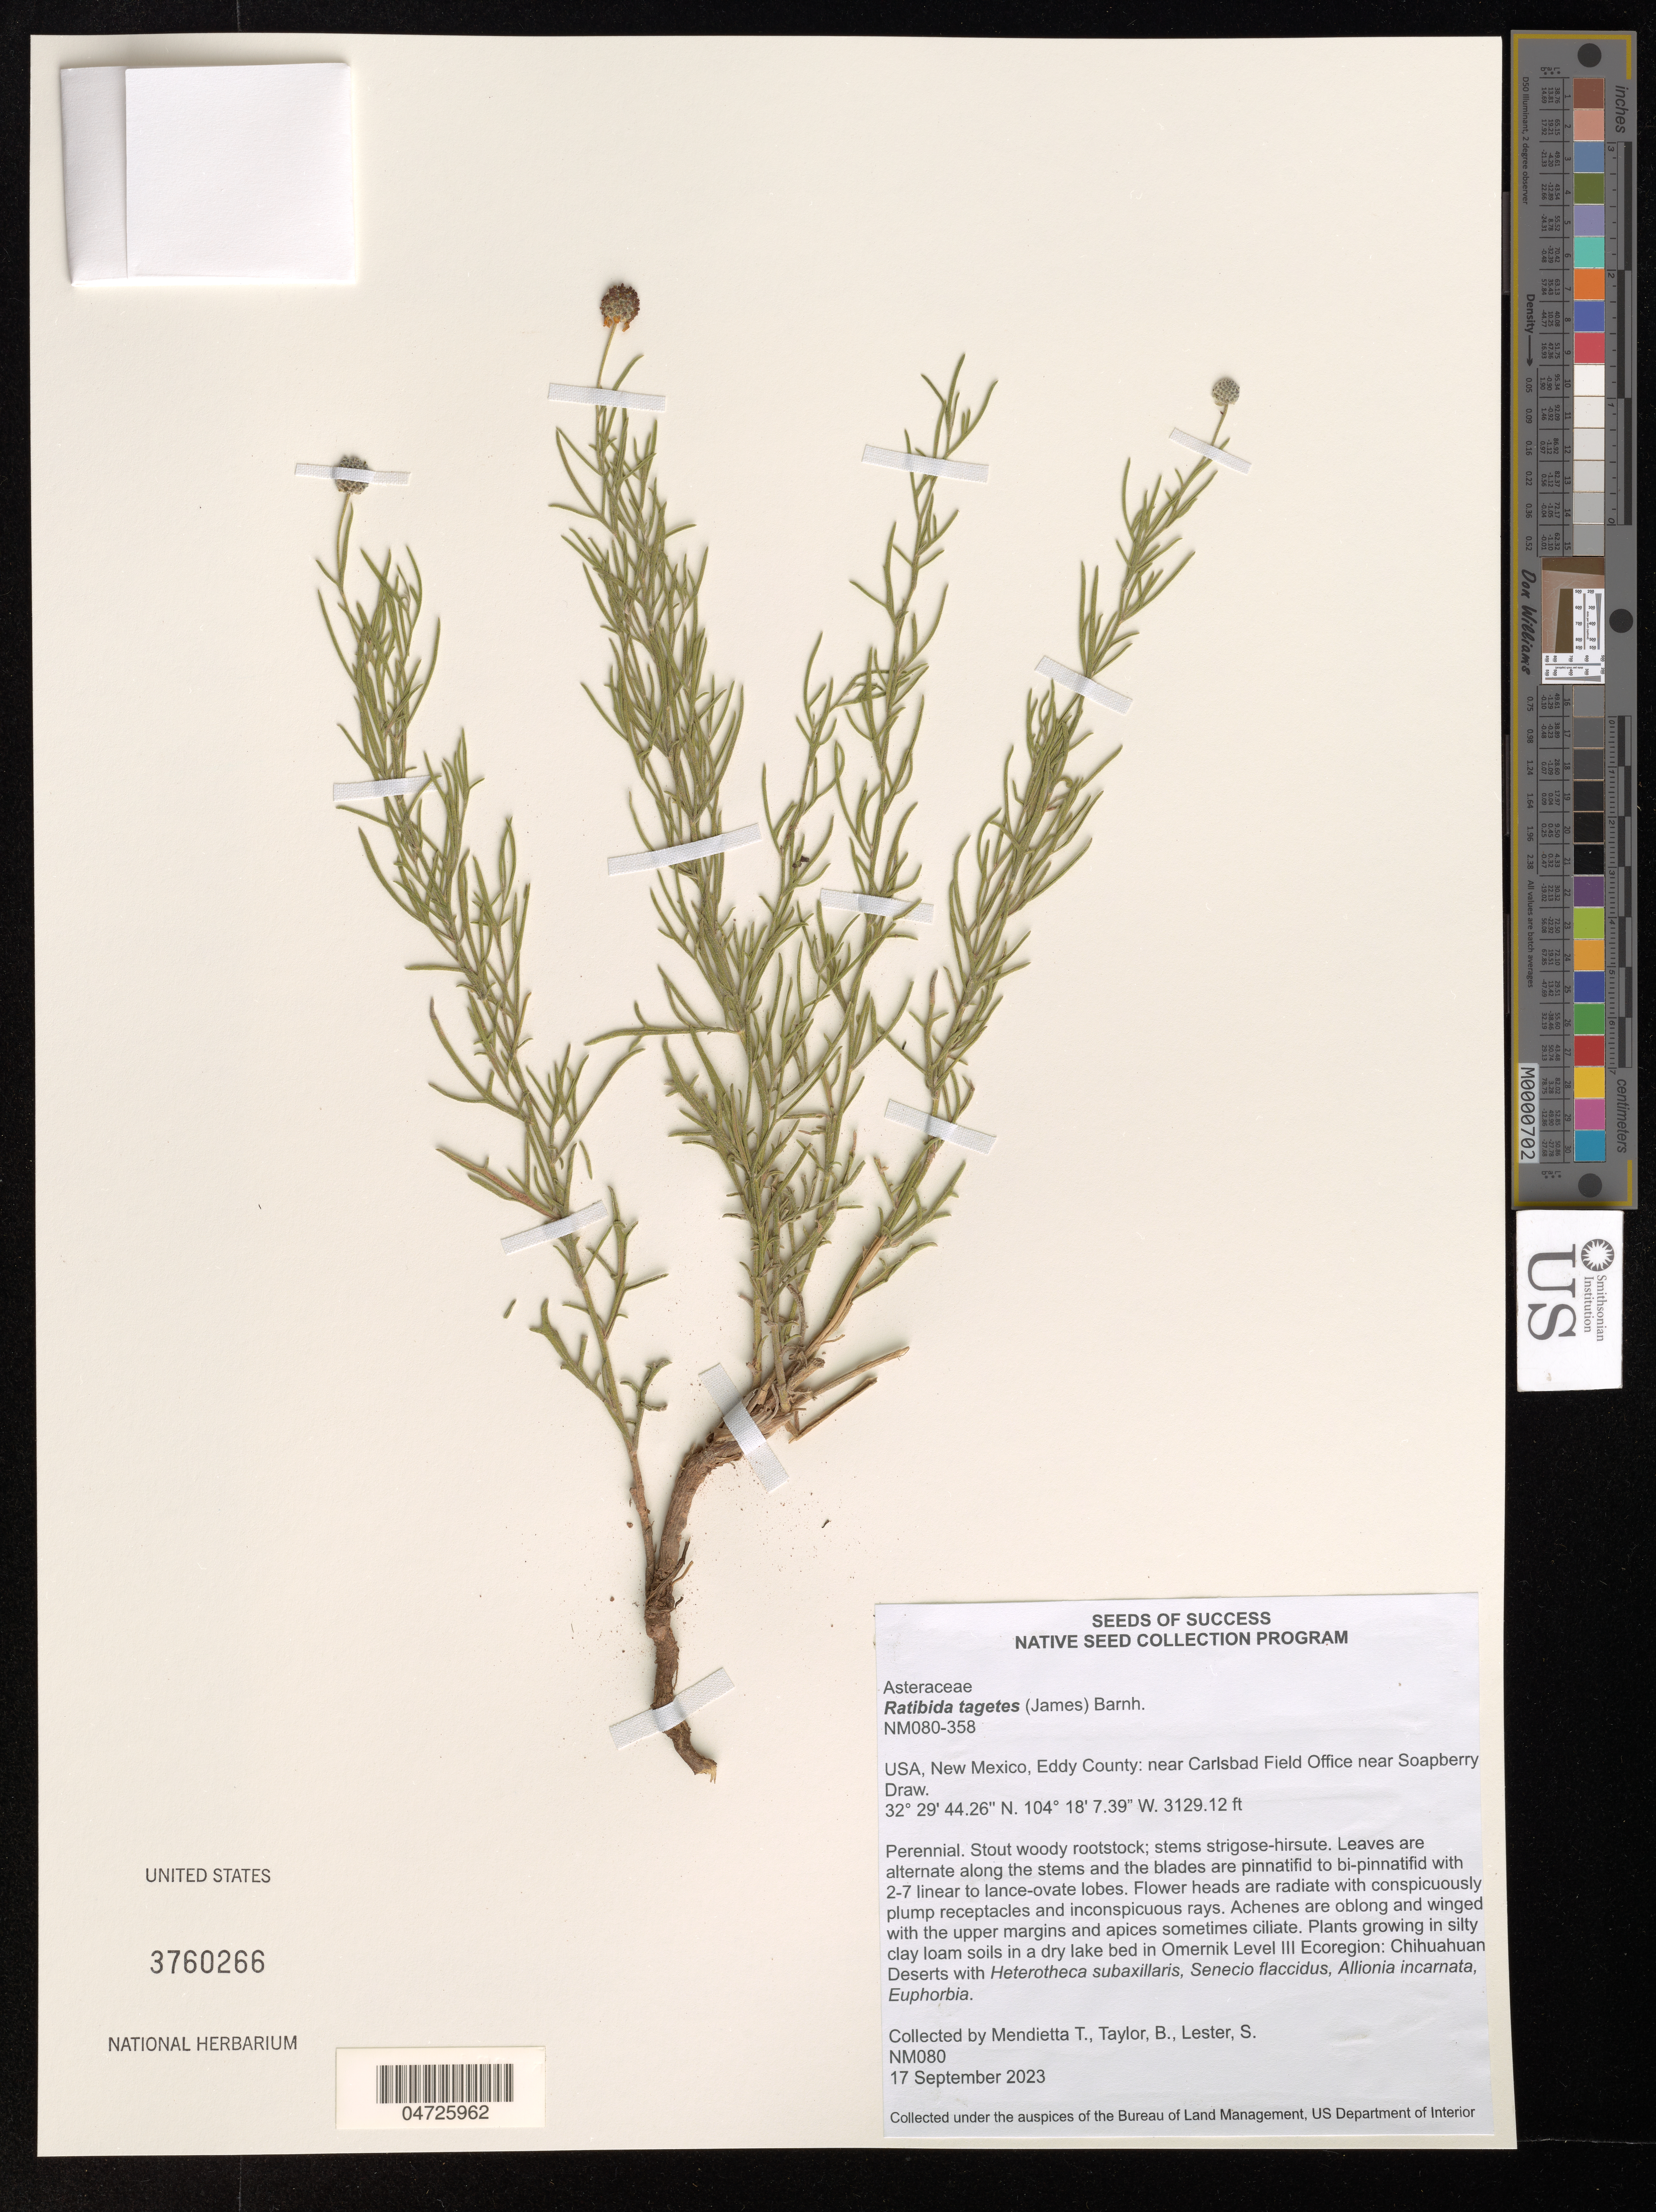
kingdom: Plantae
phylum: Tracheophyta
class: Magnoliopsida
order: Asterales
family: Asteraceae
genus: Ratibida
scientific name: Ratibida tagetes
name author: (James) Barnhart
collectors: T. Mendietta & B. Taylor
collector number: NM080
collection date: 2023-09-17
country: United States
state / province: New Mexico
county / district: Eddy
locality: Eddy County: near Carlsbad Field Office near Soapberry Draw.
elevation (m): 953.76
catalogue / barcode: US 3760266